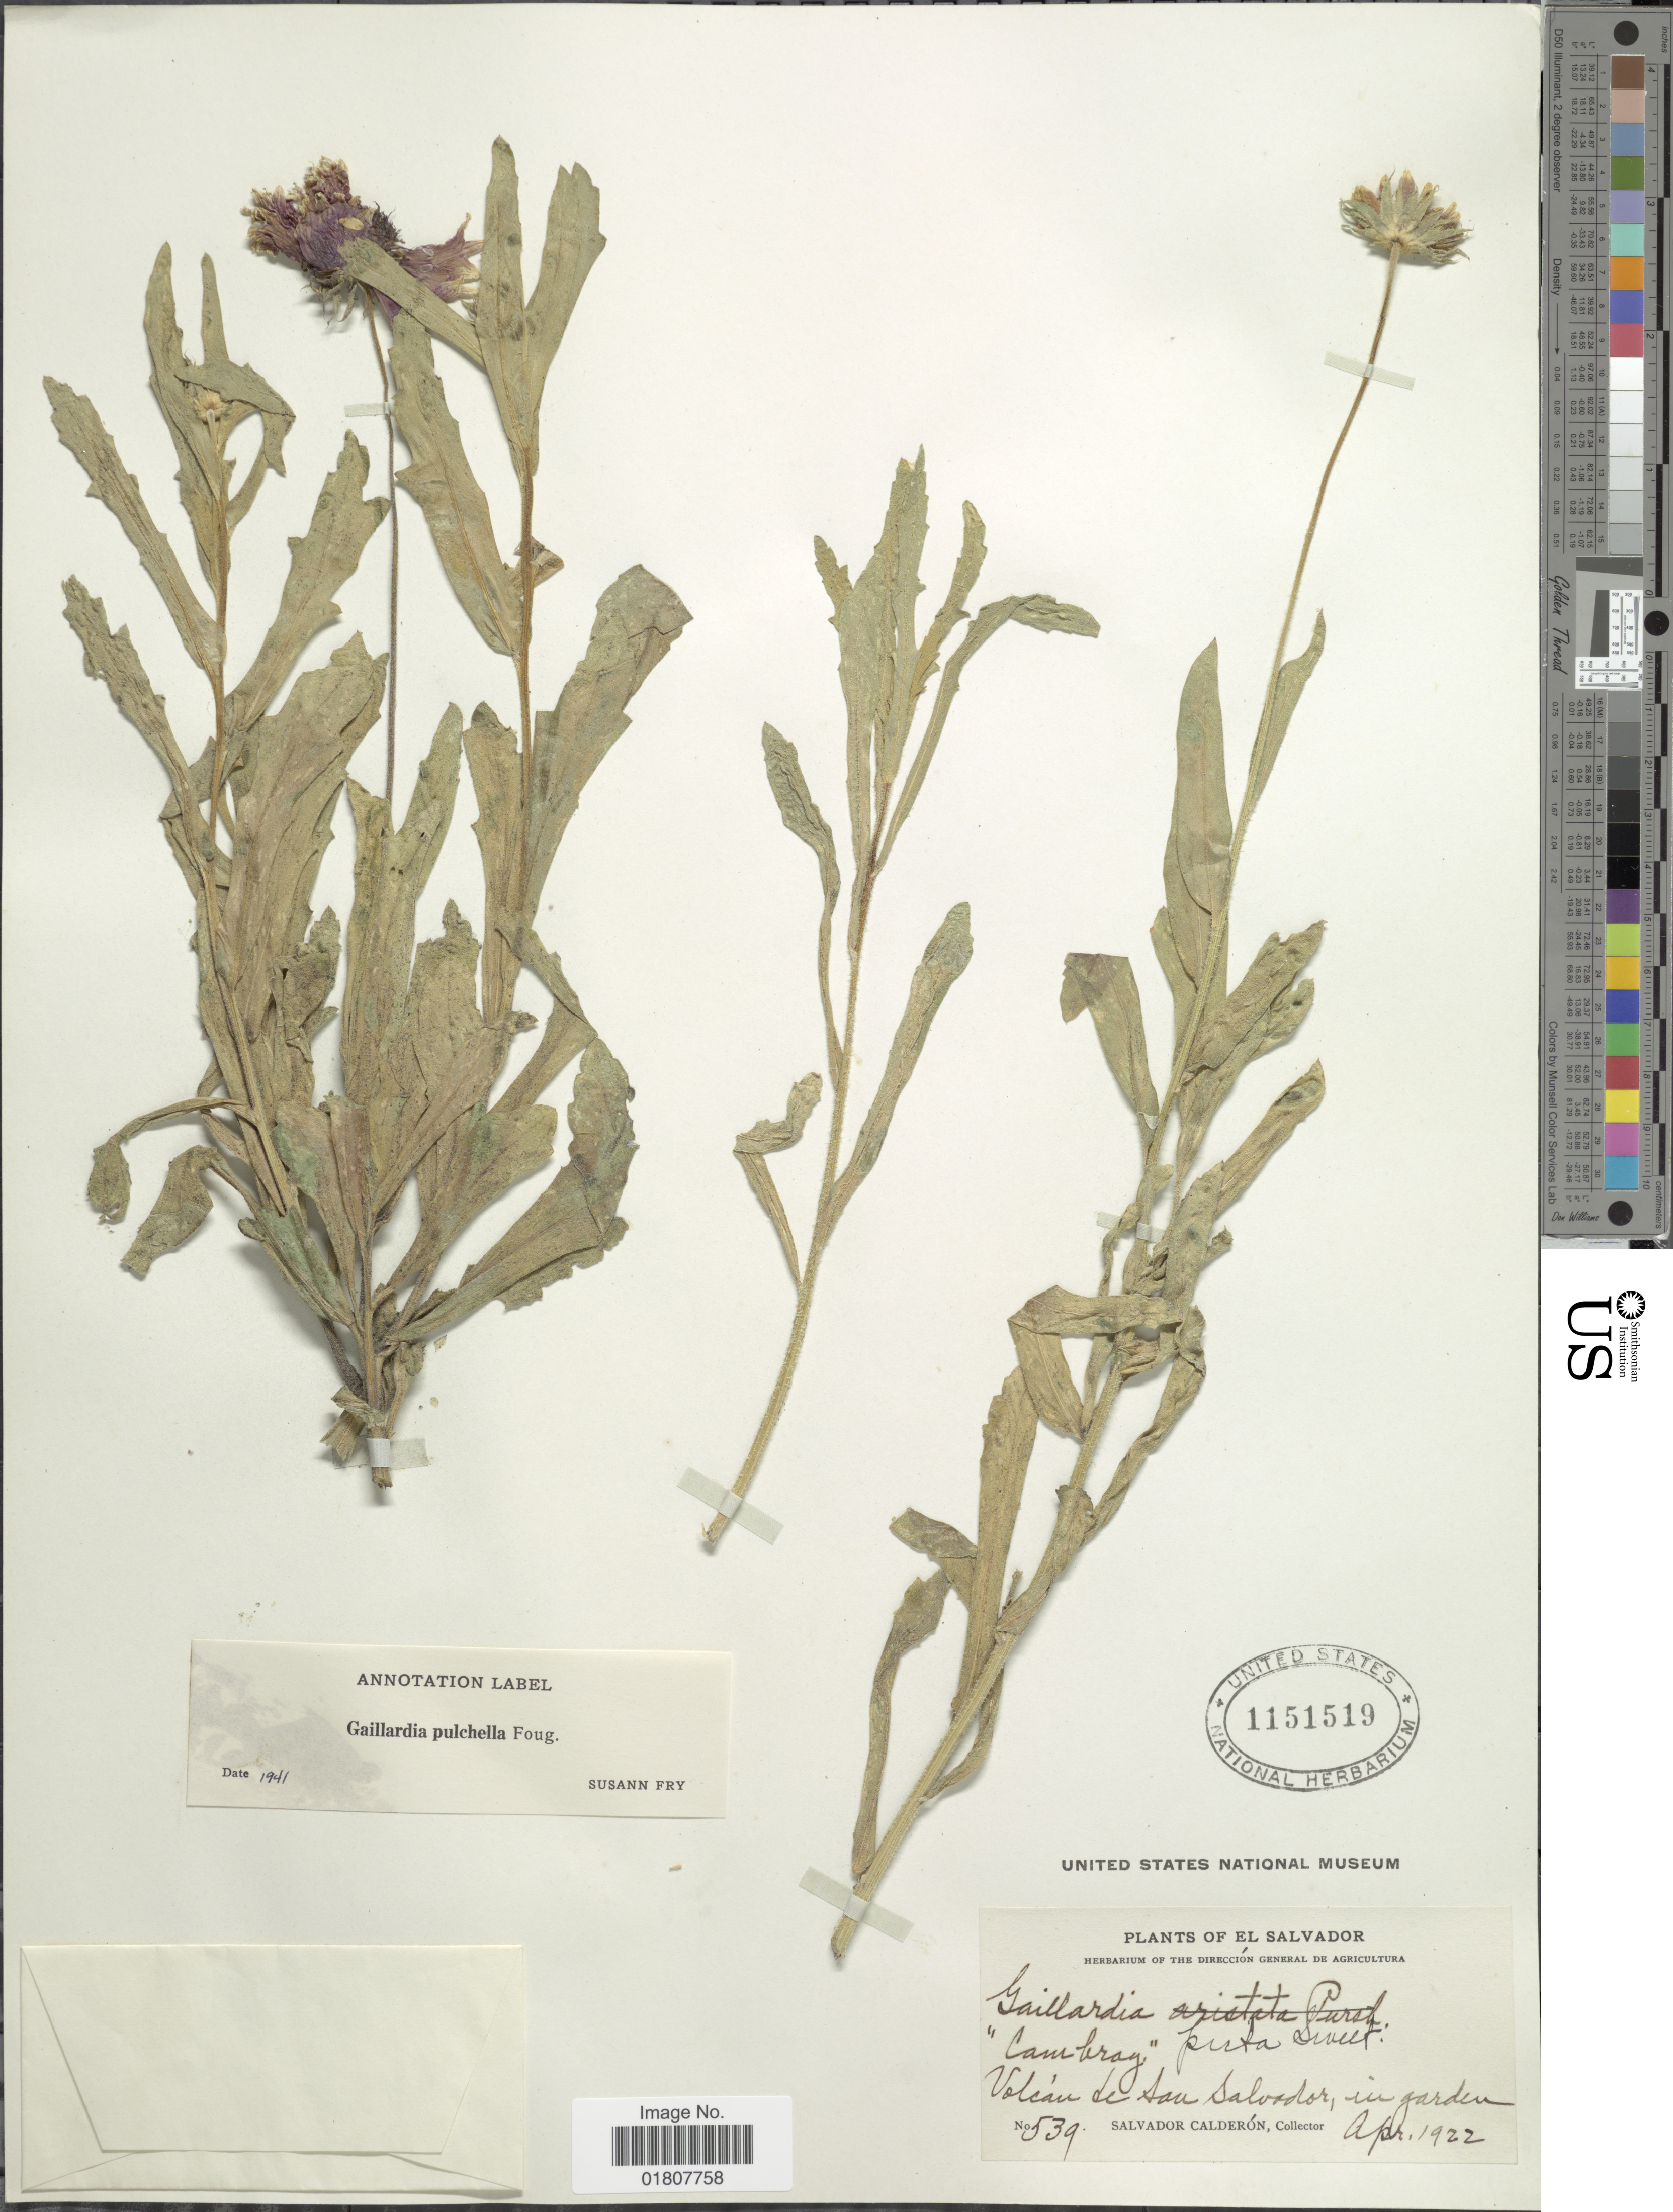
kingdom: Plantae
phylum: Tracheophyta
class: Magnoliopsida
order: Asterales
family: Asteraceae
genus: Gaillardia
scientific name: Gaillardia pulchella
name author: Foug.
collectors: S. Calderón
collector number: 539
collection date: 1922-04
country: El Salvador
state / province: San Salvador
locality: Volcan de San Salvador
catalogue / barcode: US 1151519